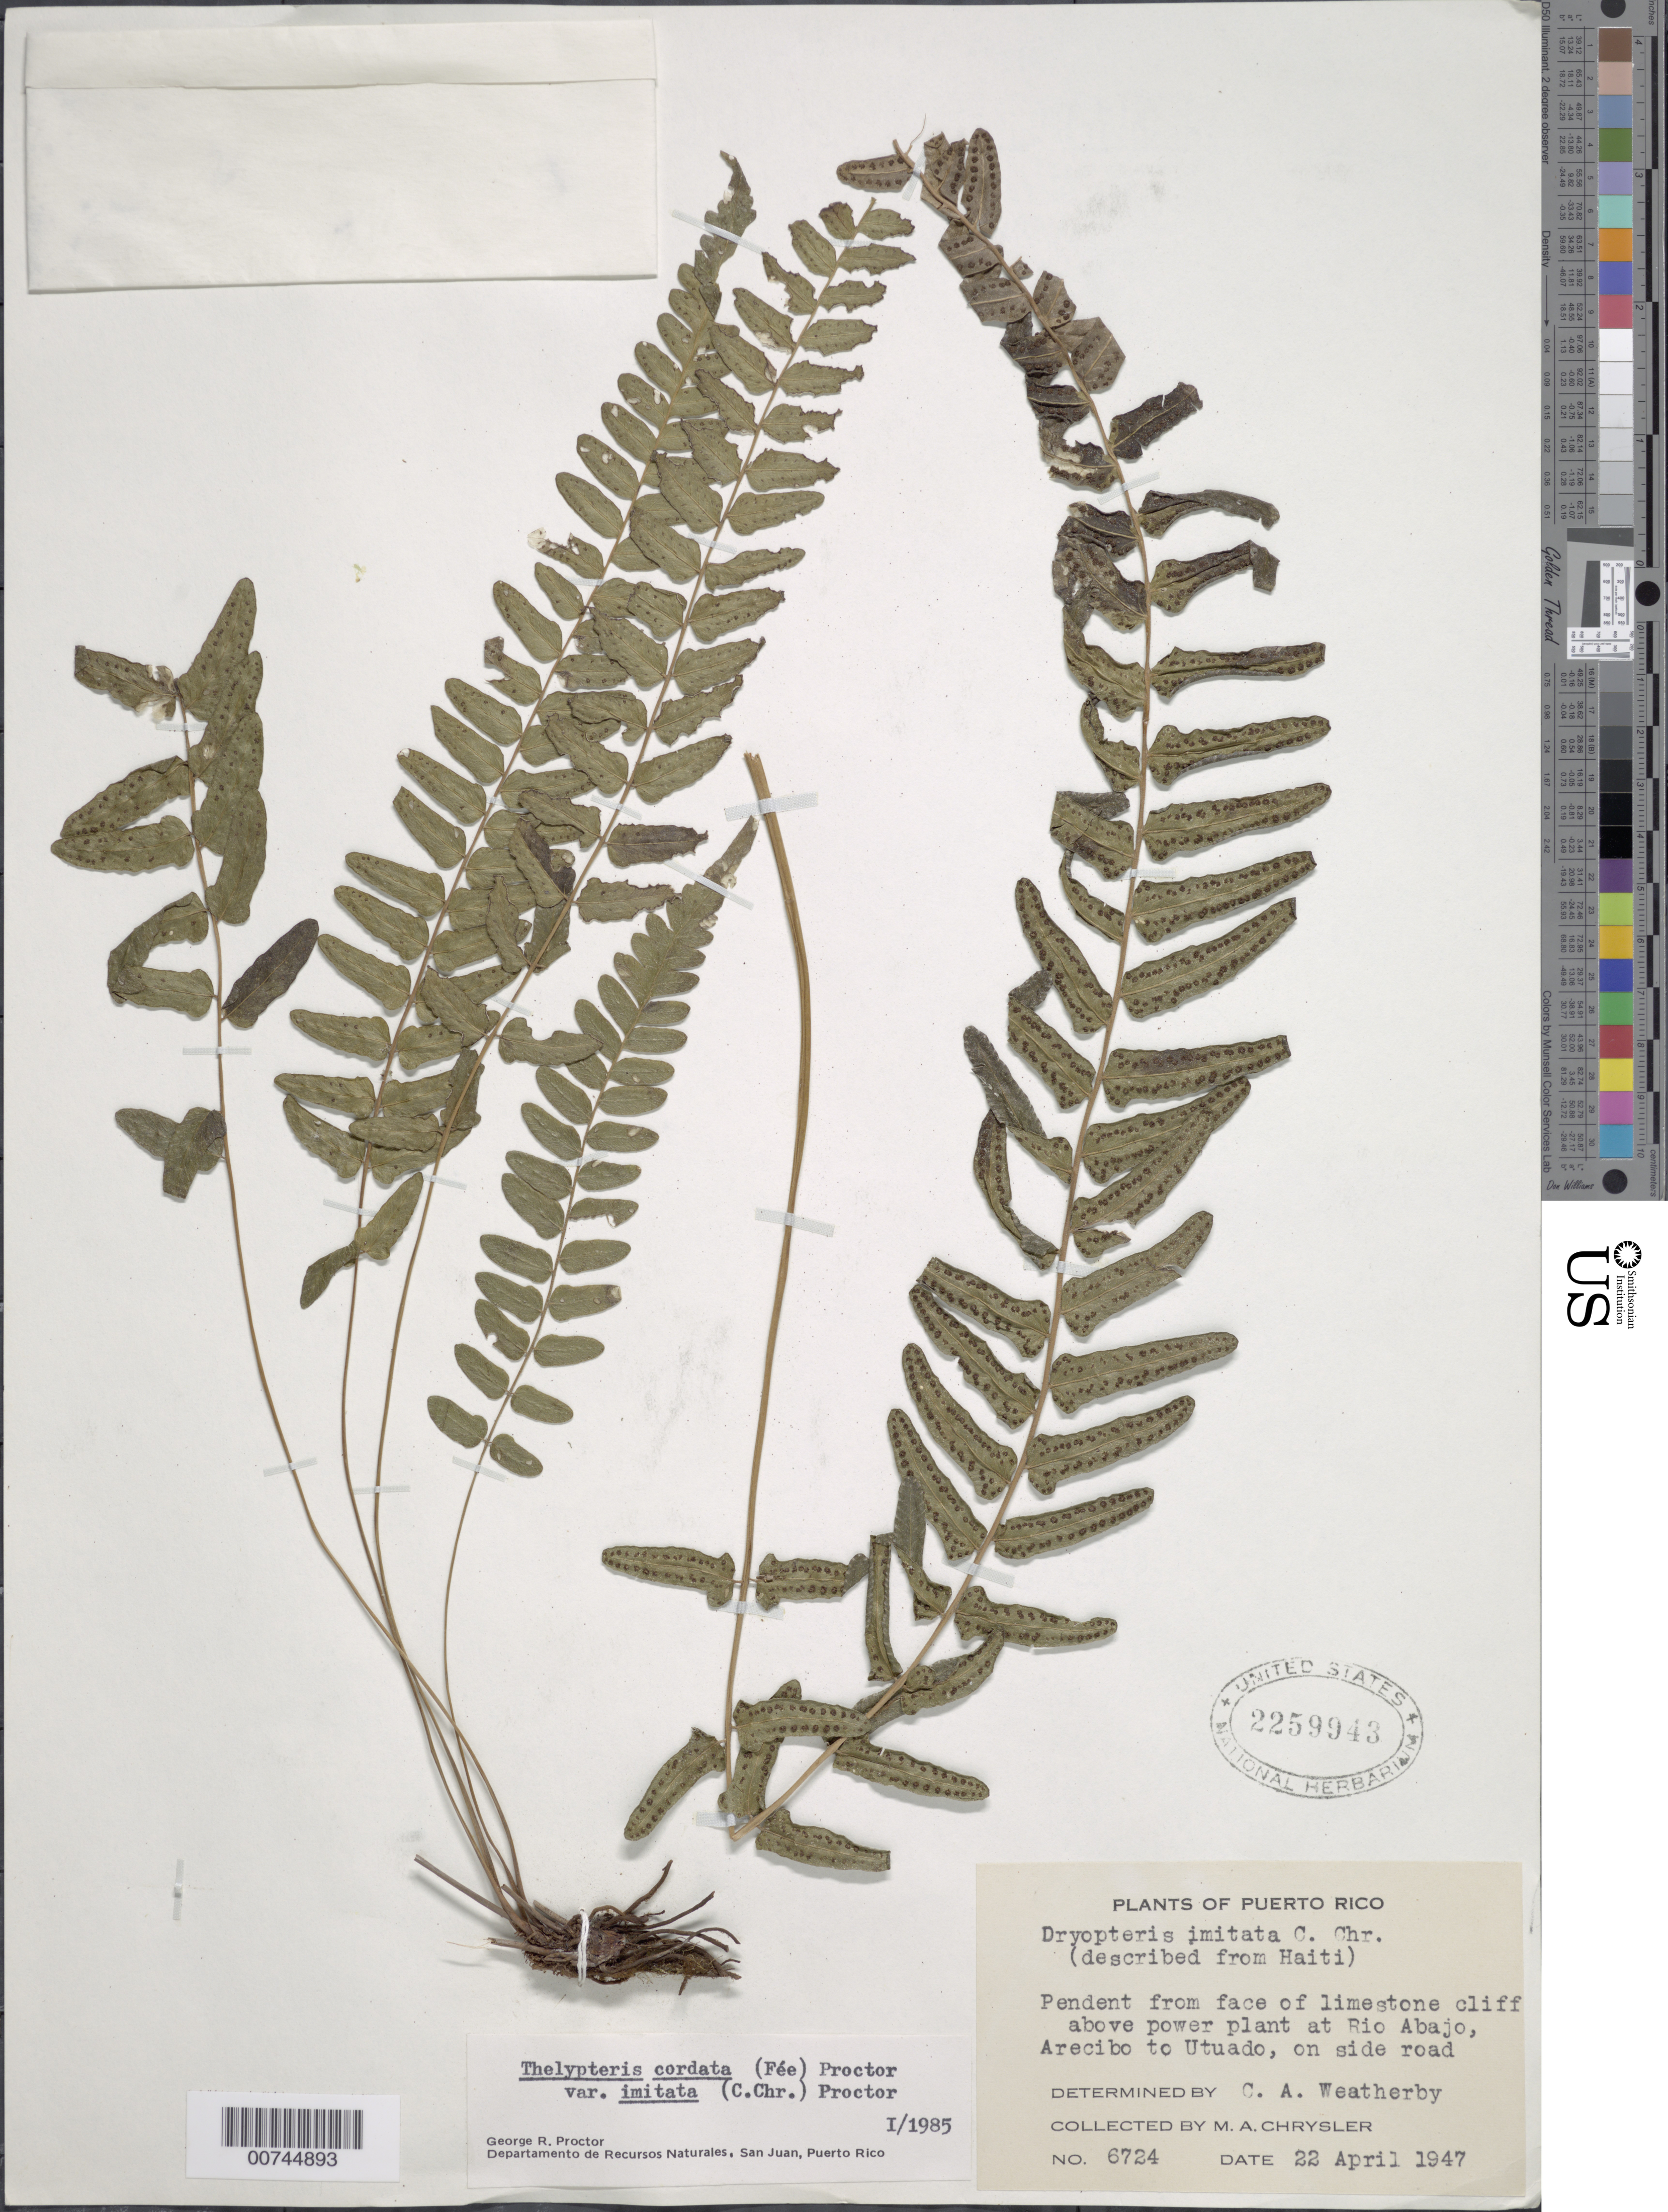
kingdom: Plantae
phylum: Tracheophyta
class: Polypodiopsida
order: Polypodiales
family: Thelypteridaceae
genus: Goniopteris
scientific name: Goniopteris cordata (Fée) comb. nov., ined 2015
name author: (Fée)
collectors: M. A. Chrysler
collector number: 6724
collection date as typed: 22 Apr 1947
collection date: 1947-04-22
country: Puerto Rico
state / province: Arecibo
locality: Arecibo to Utuado, on side road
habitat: Pendent from face of limestone cliff above power plant at Río Abajo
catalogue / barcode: US 2259943